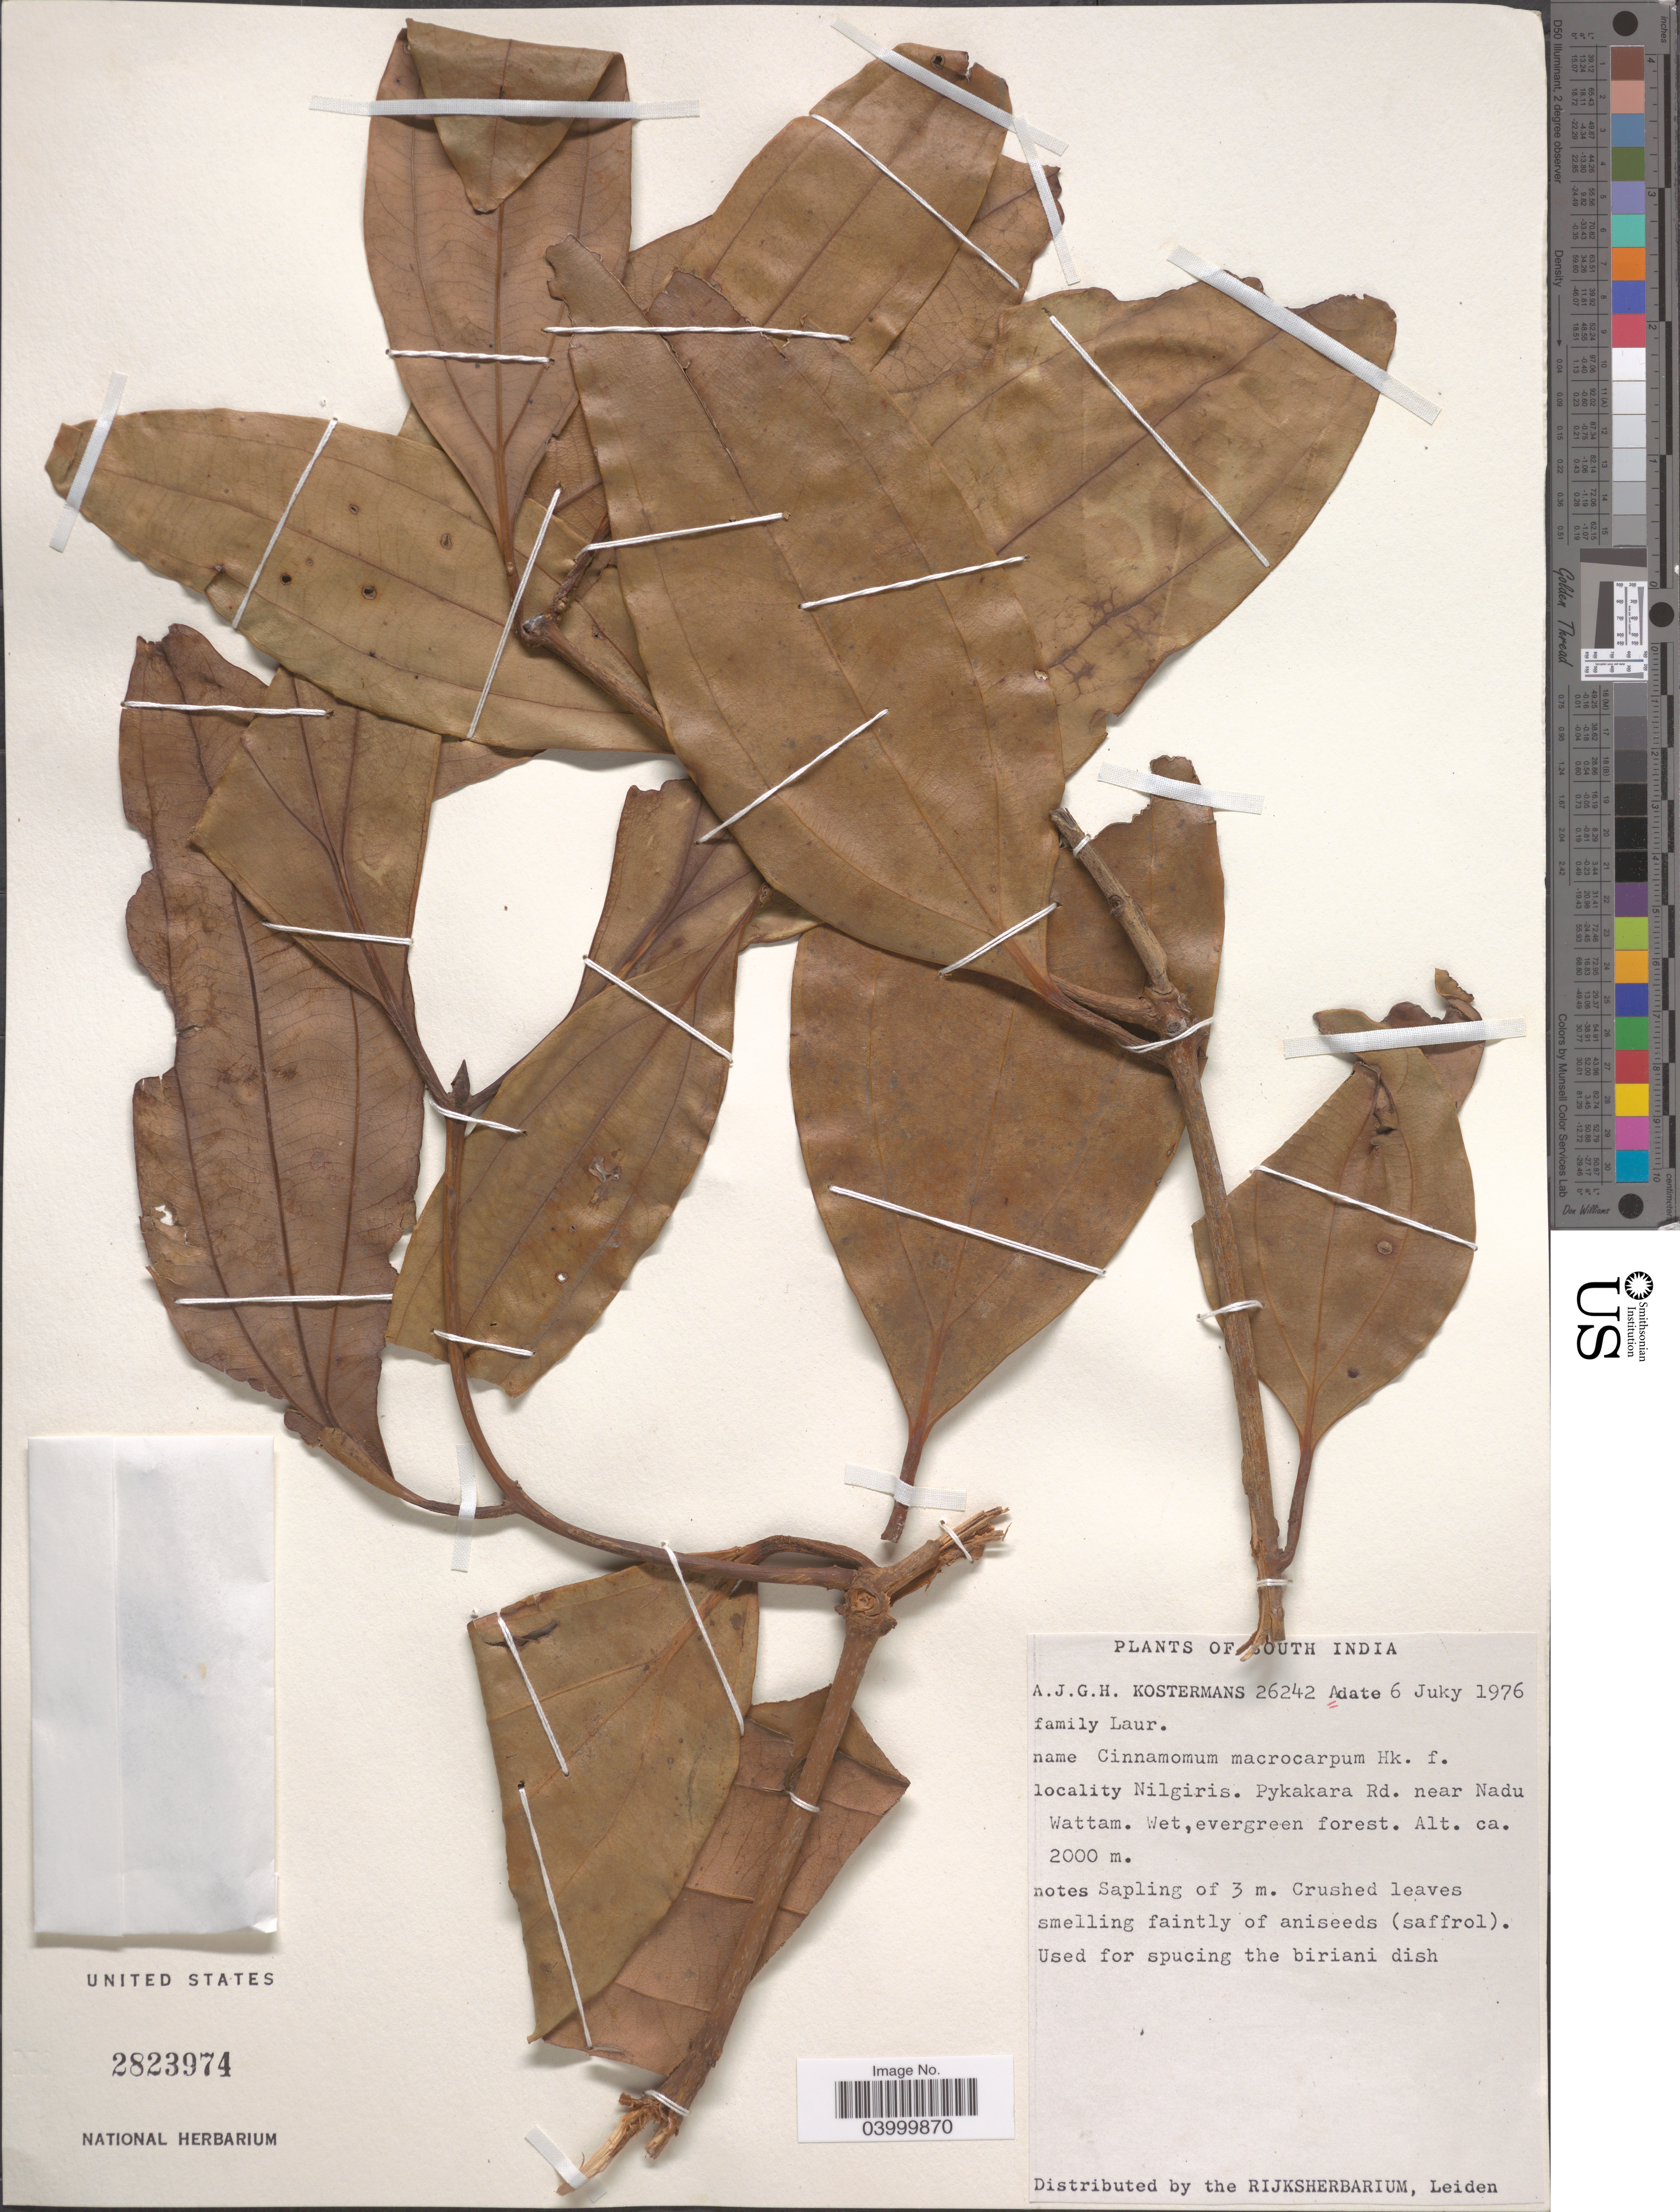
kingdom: Plantae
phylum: Tracheophyta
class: Magnoliopsida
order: Laurales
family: Lauraceae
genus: Cinnamomum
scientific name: Cinnamomum macrocarpum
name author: Hook. f.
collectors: A. J. G. Kostermans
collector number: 26242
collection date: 1976-07-06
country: India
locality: South India. Nilgiris. Pykakara Rd. near Nadu Wattam.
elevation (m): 2000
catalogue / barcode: US 2823974